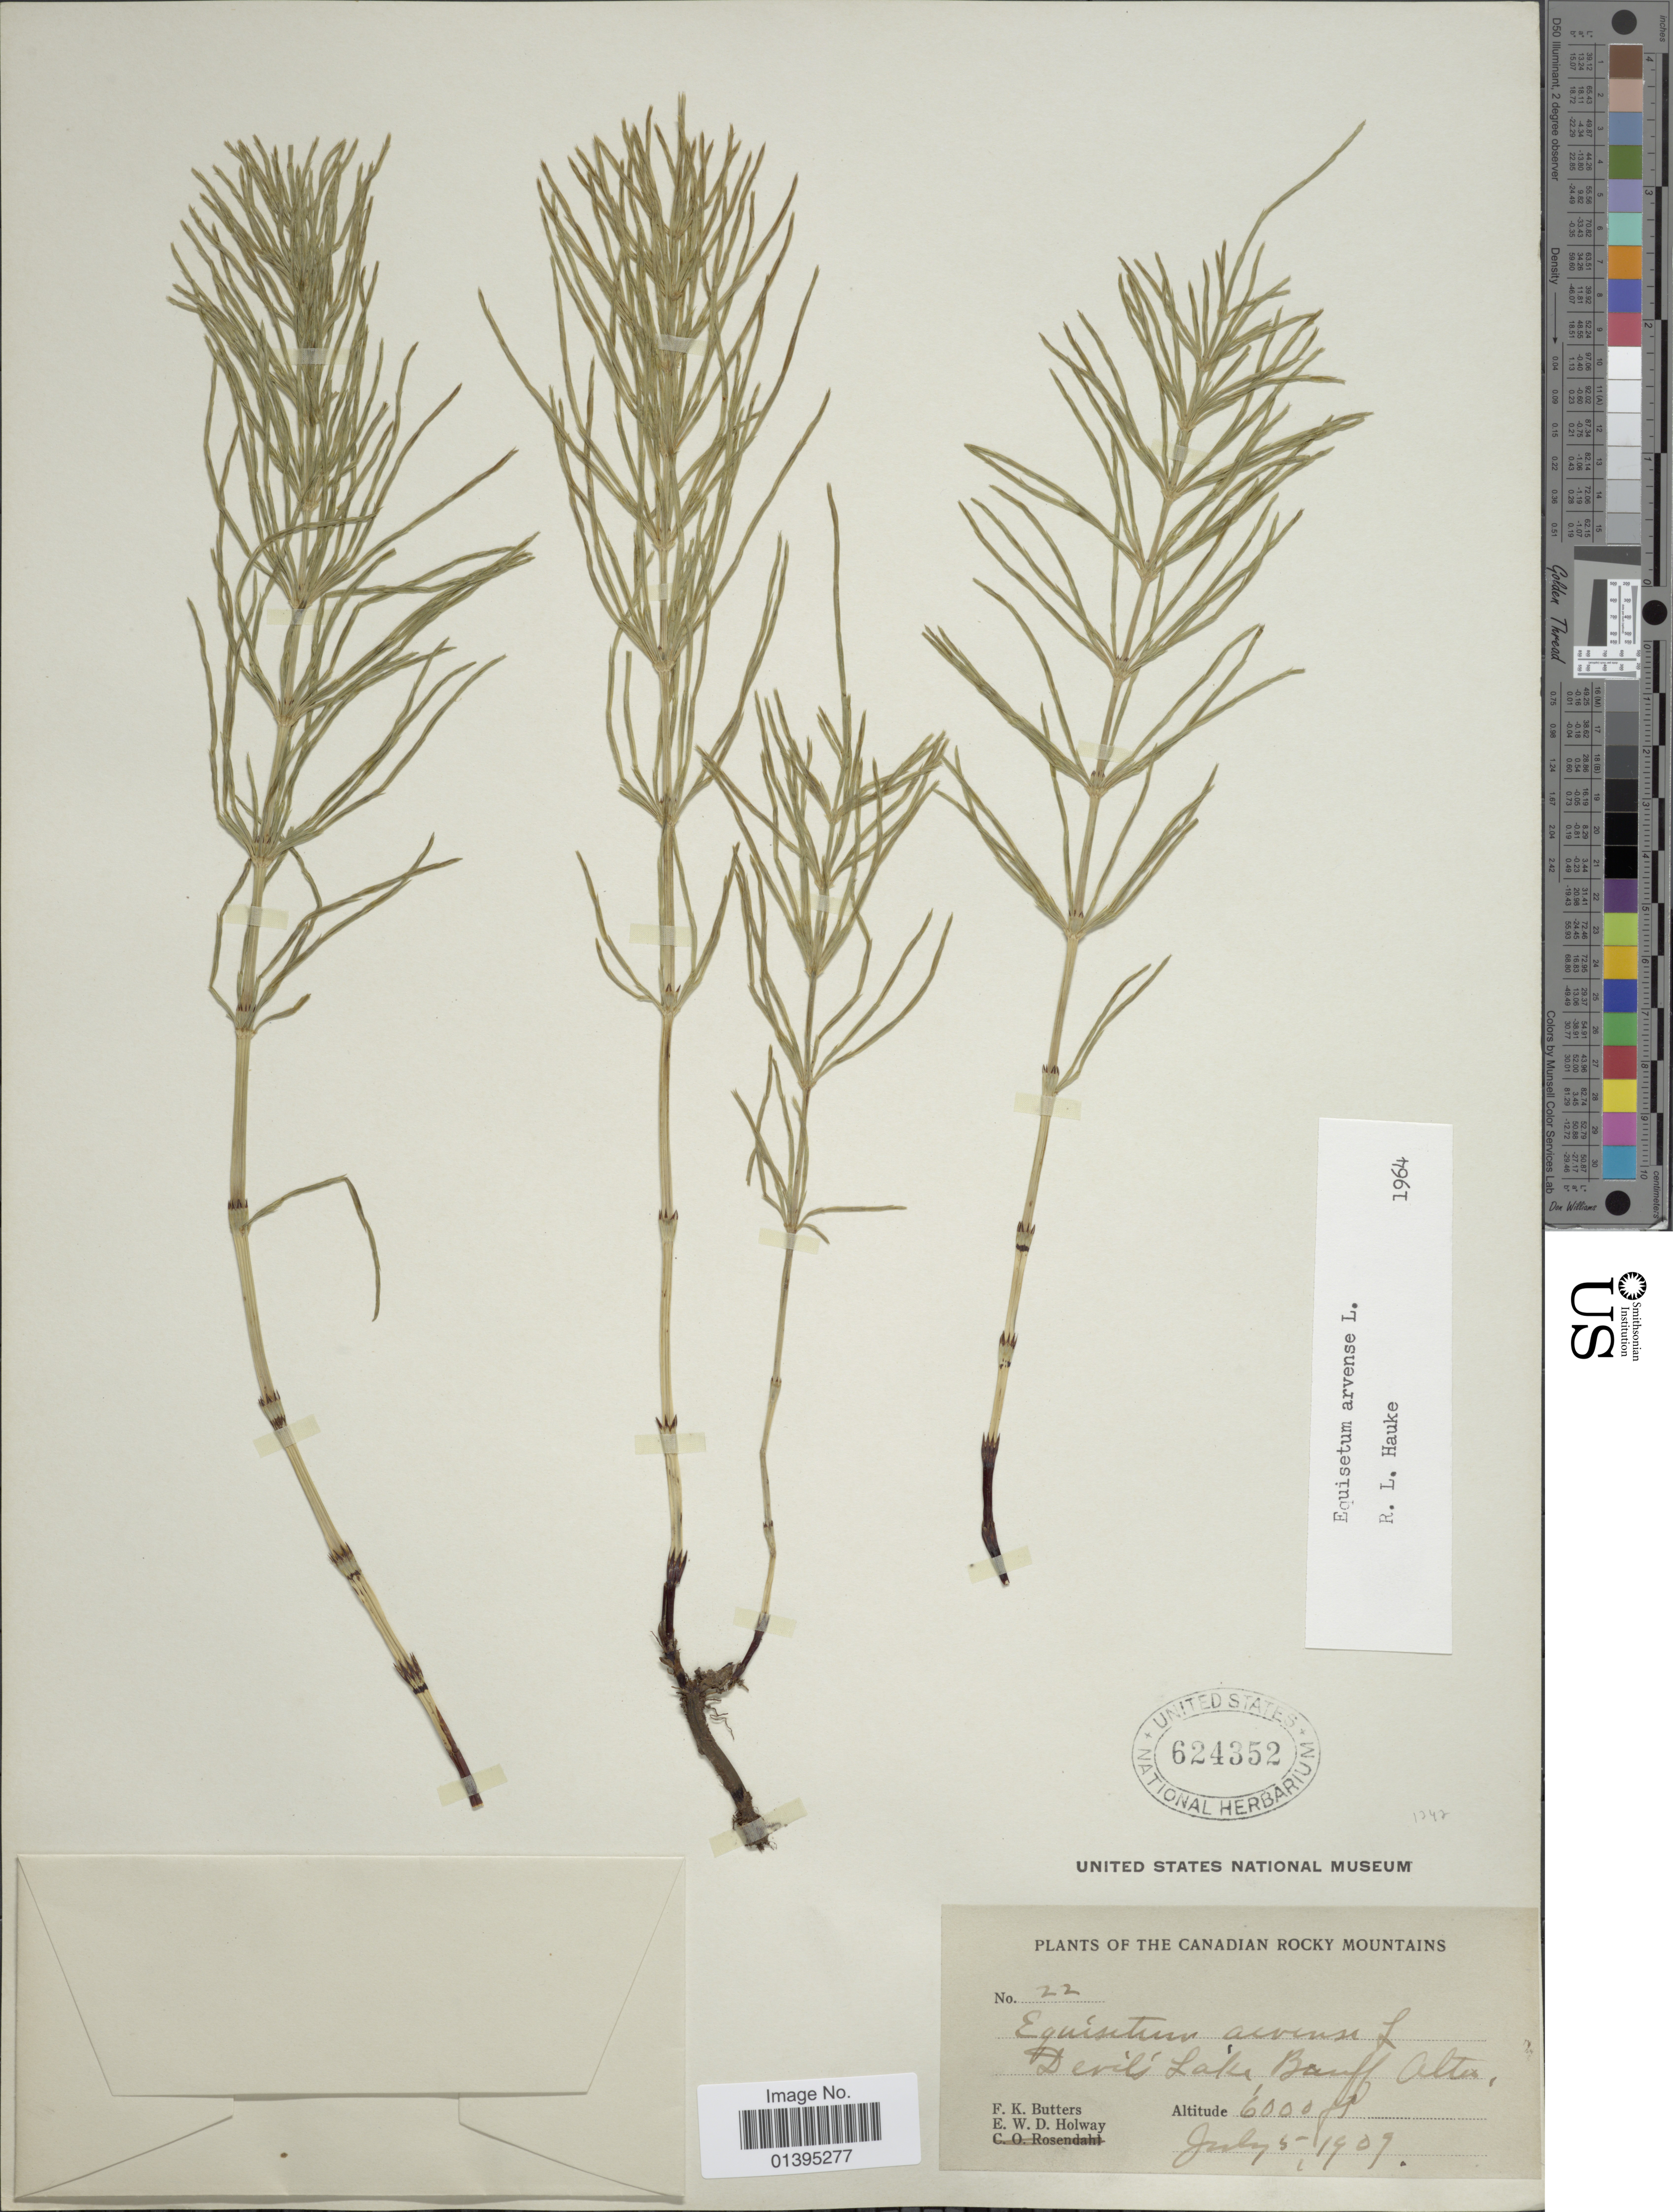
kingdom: Plantae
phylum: Tracheophyta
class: Polypodiopsida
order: Equisetales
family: Equisetaceae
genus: Equisetum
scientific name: Equisetum arvense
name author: L.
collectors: F. K. Butters & E. W. D. Holway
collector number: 22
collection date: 1909-07-05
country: Canada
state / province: Alberta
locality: Canadian Rocky Mountains, Devil's Lake Banff Alta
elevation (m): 1829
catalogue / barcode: US 624352